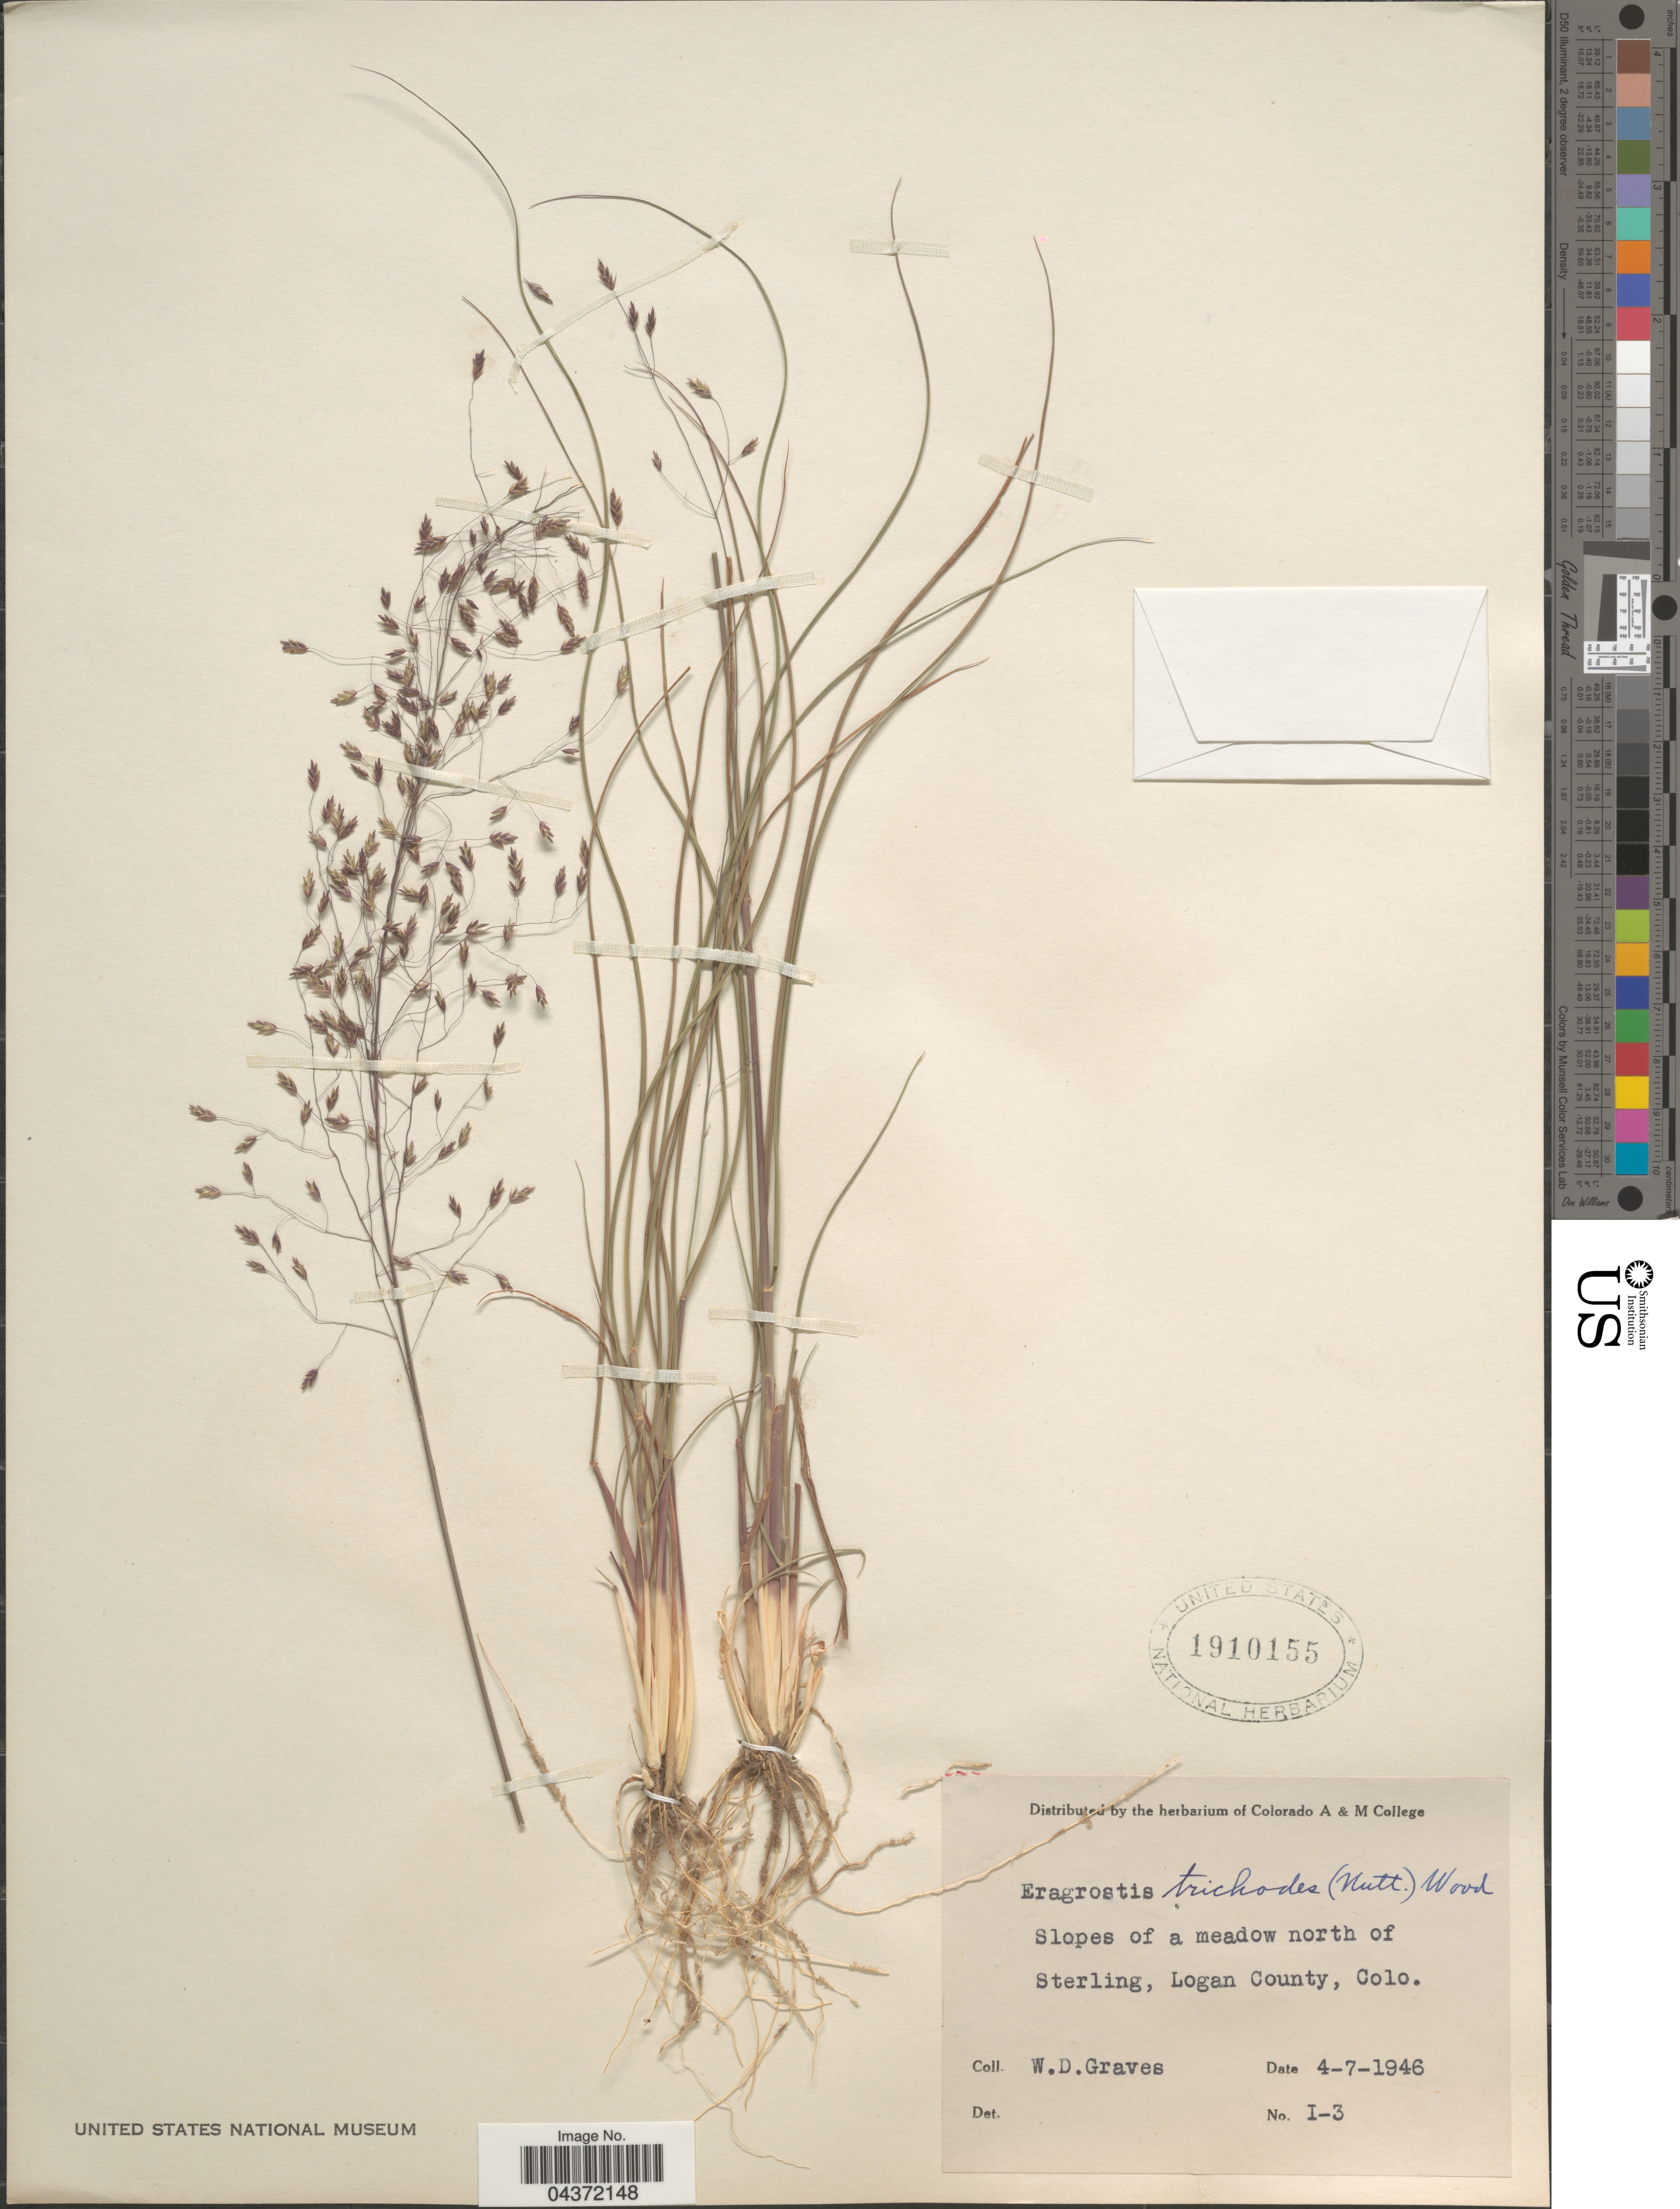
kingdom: Plantae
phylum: Tracheophyta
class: Liliopsida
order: Poales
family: Poaceae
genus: Eragrostis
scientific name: Eragrostis trichodes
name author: (Nutt.) Alph. Wood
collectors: W. Graves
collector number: I-3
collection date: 1946-04-07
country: United States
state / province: Colorado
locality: Slopes of a meadow north of Sterling, Logan County.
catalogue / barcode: US 1910155